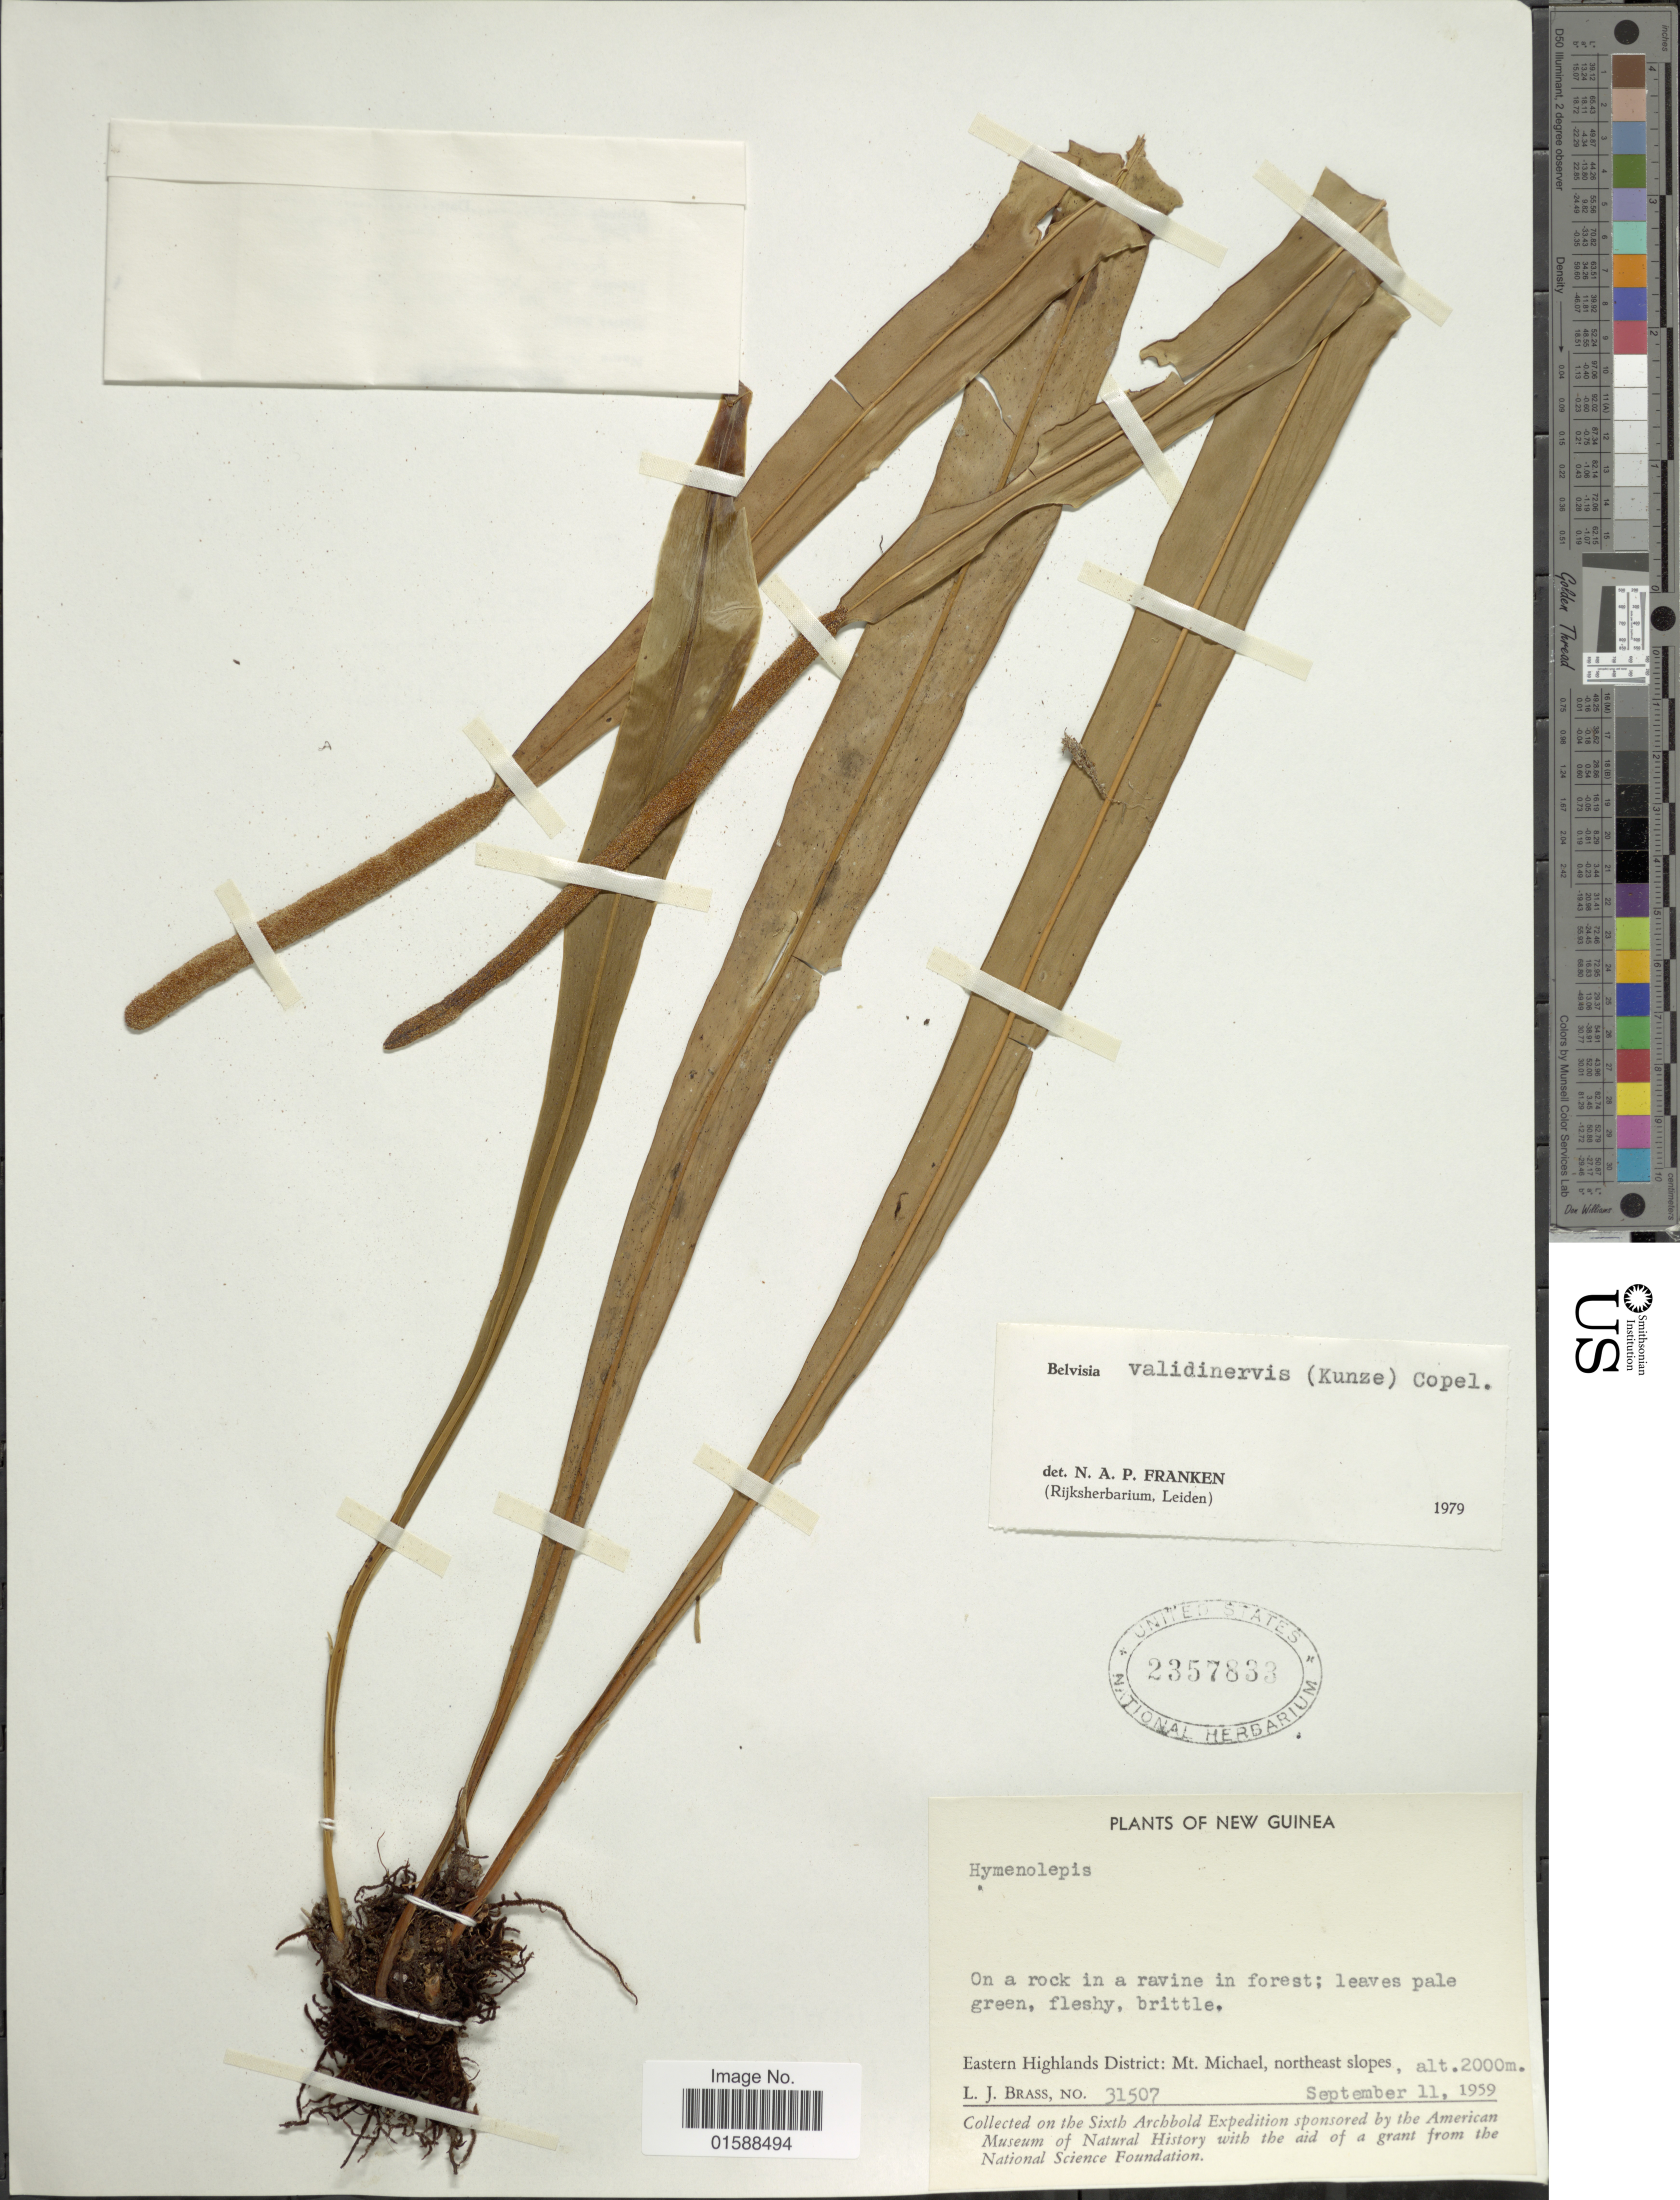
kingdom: Plantae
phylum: Tracheophyta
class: Polypodiopsida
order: Polypodiales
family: Polypodiaceae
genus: Lepisorus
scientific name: Lepisorus validinervis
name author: (Kunze) Li S. Wang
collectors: L. J. Brass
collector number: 31507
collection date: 1959-09-11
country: Papua New Guinea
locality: New Guinea. Eastern Highlands District: Mt. Michael, northeast slopes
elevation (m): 2000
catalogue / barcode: US 2357833